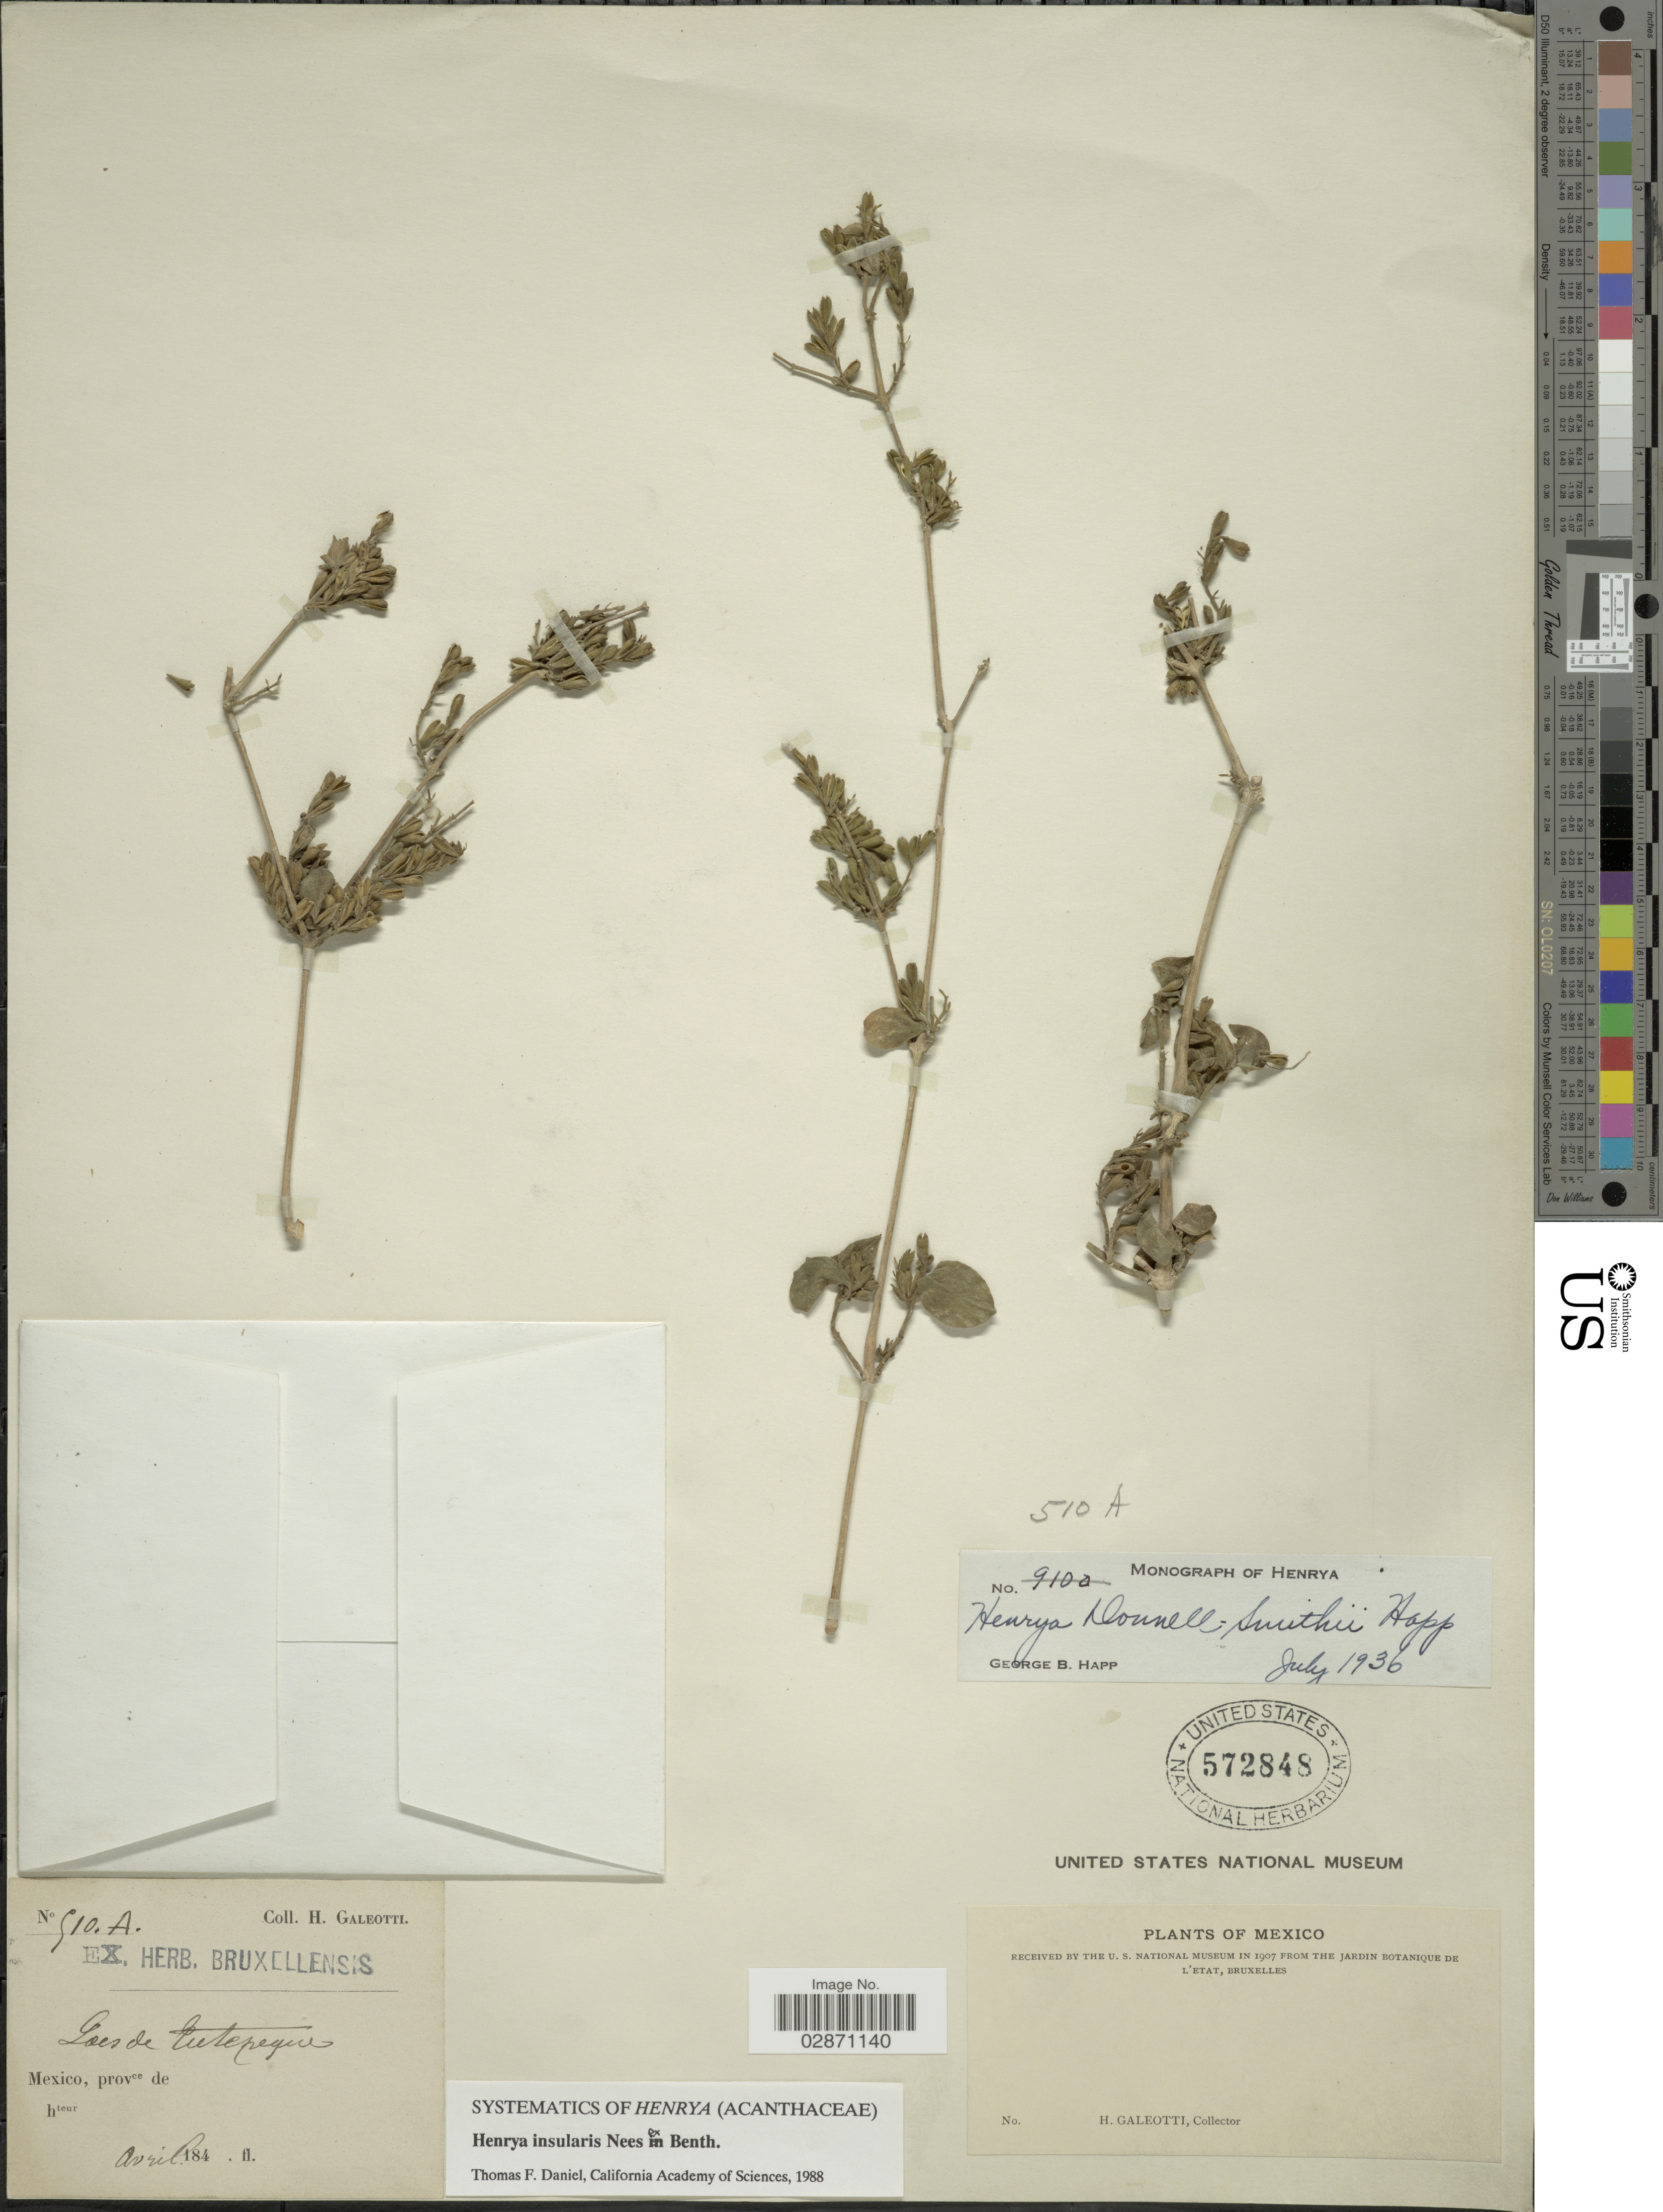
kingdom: Plantae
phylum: Tracheophyta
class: Magnoliopsida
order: Lamiales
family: Acanthaceae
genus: Henrya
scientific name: Henrya insularis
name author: Nees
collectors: H. G. Galeotti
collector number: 510A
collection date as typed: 184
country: Mexico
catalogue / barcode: US 572848